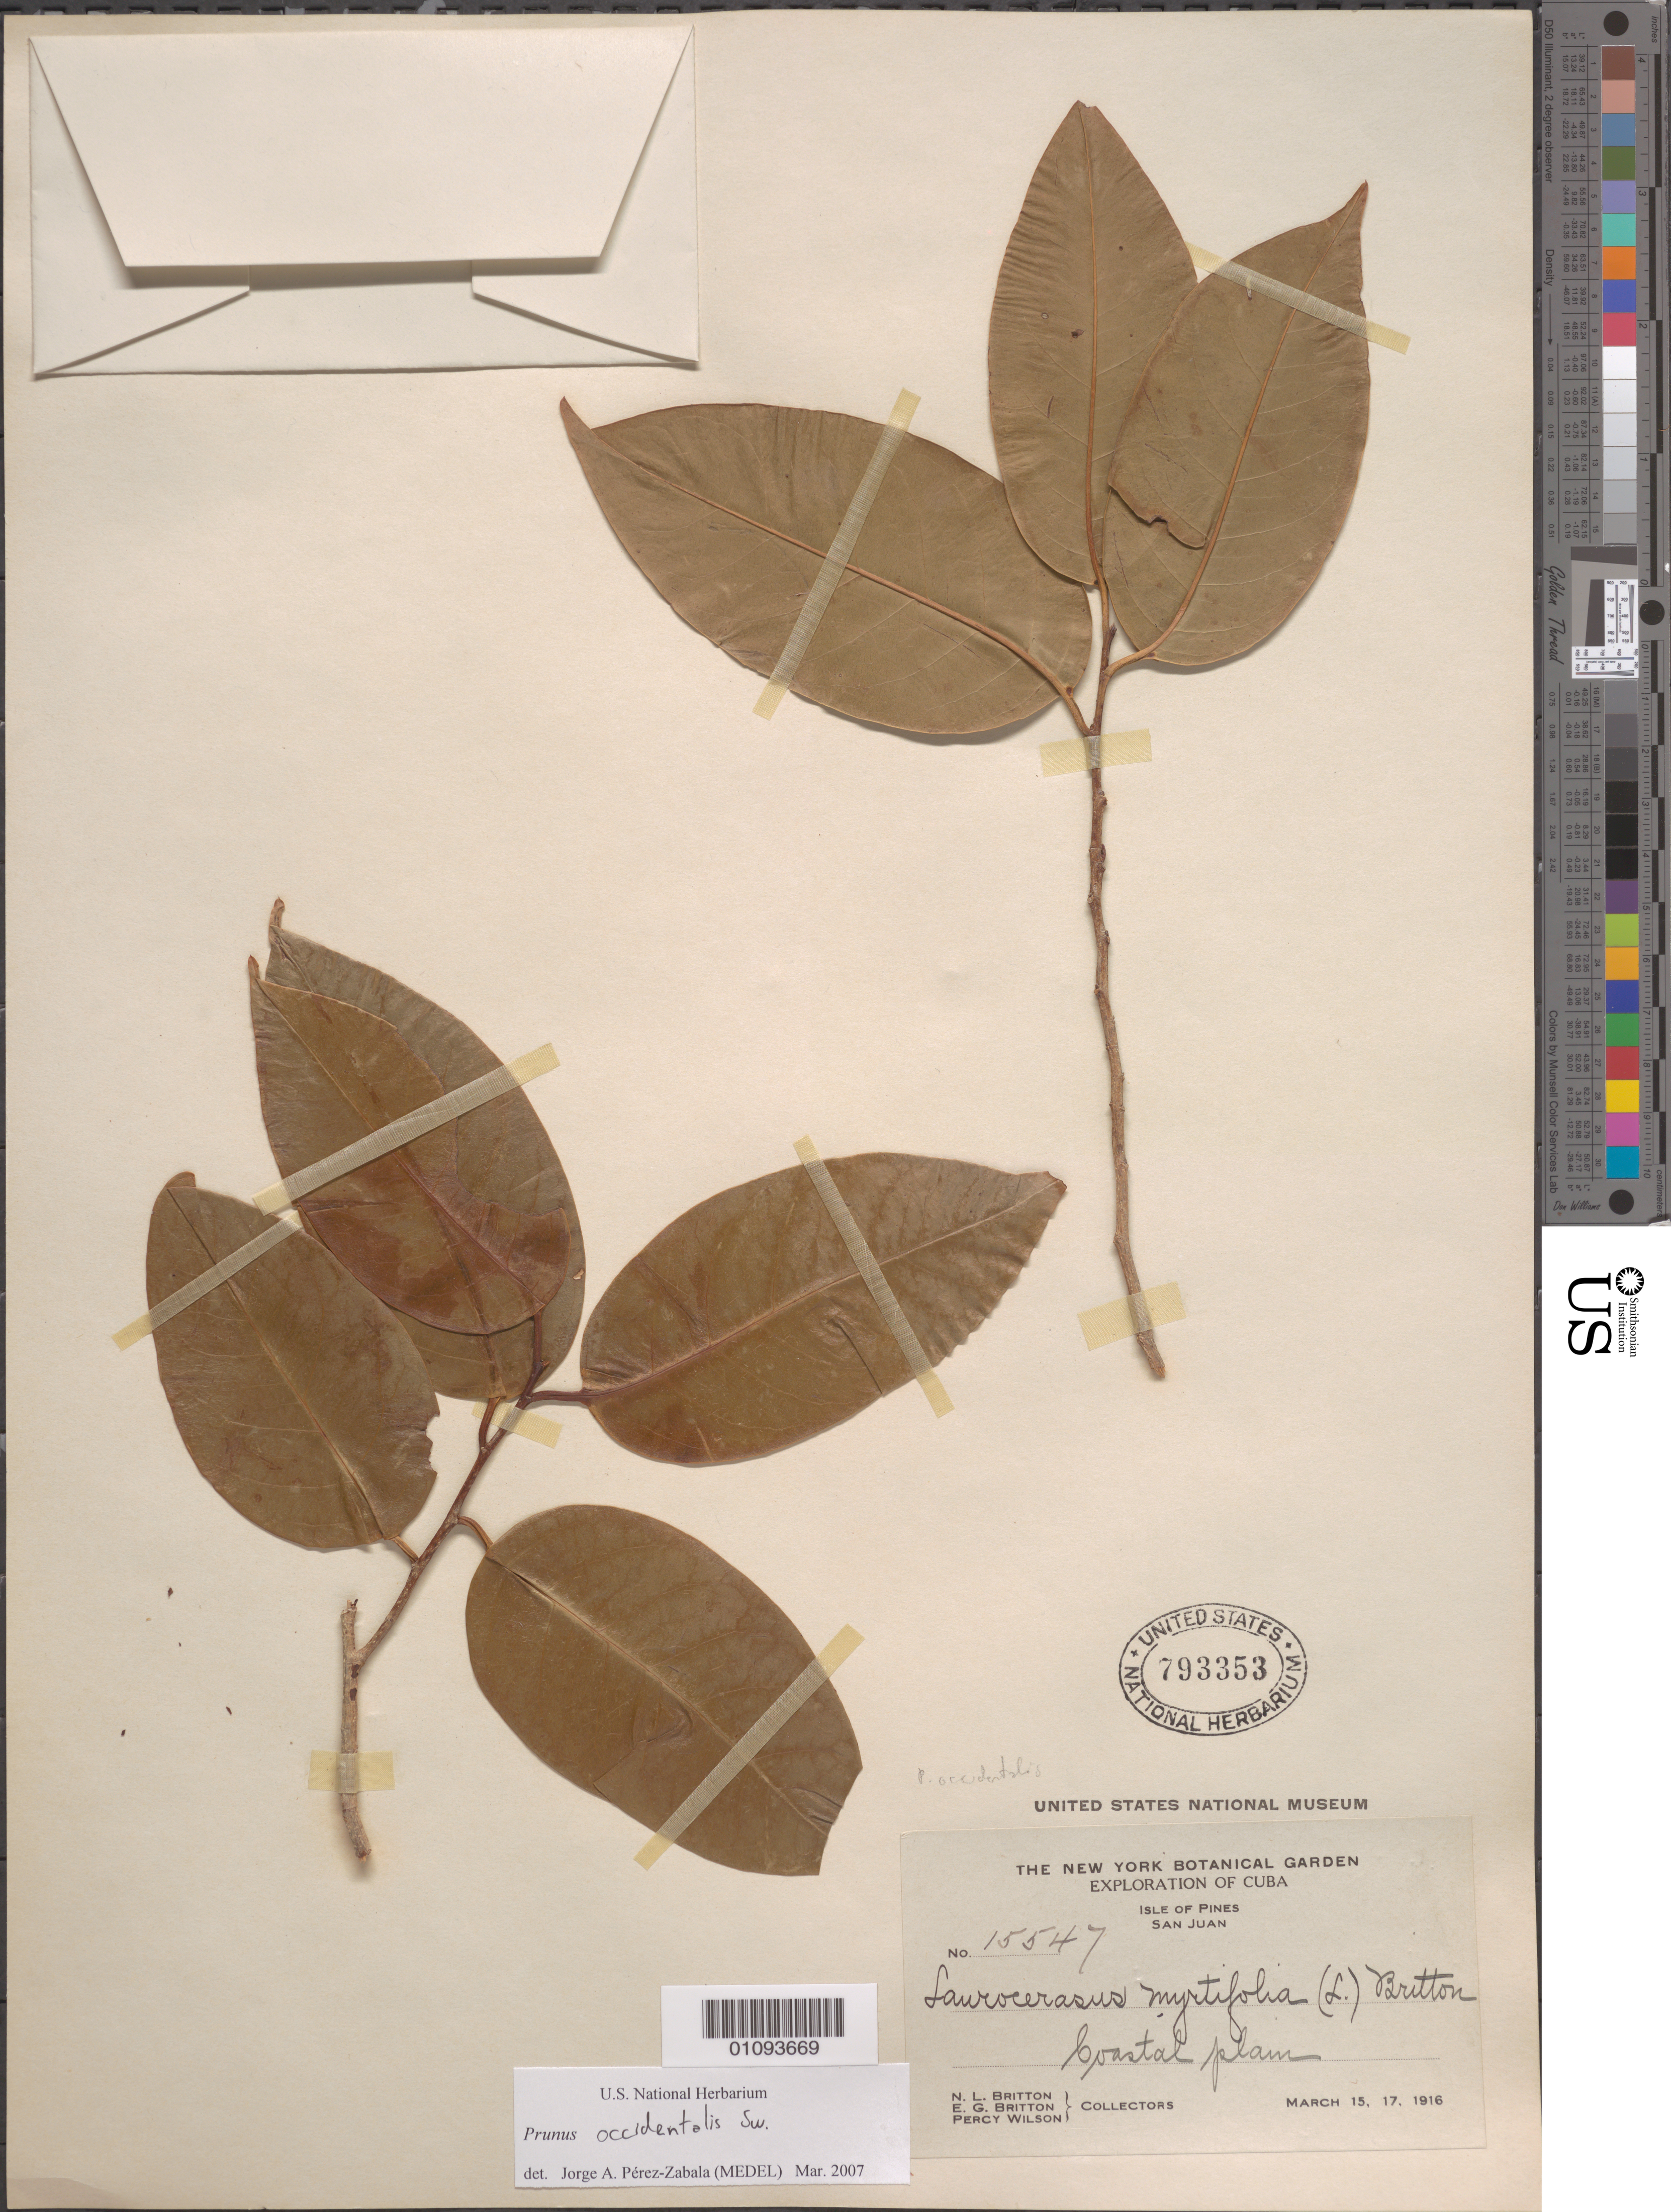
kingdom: Plantae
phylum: Tracheophyta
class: Magnoliopsida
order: Rosales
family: Rosaceae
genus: Prunus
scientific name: Prunus occidentalis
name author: Sw.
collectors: N. Britton, E. G. Britton & P. Wilson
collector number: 15547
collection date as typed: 15 Mar 1916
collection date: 1916-03-15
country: Cuba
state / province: Isla de la Juventud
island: Isla de la Juventud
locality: Isle of Pines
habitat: coastal plain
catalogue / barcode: US 793353